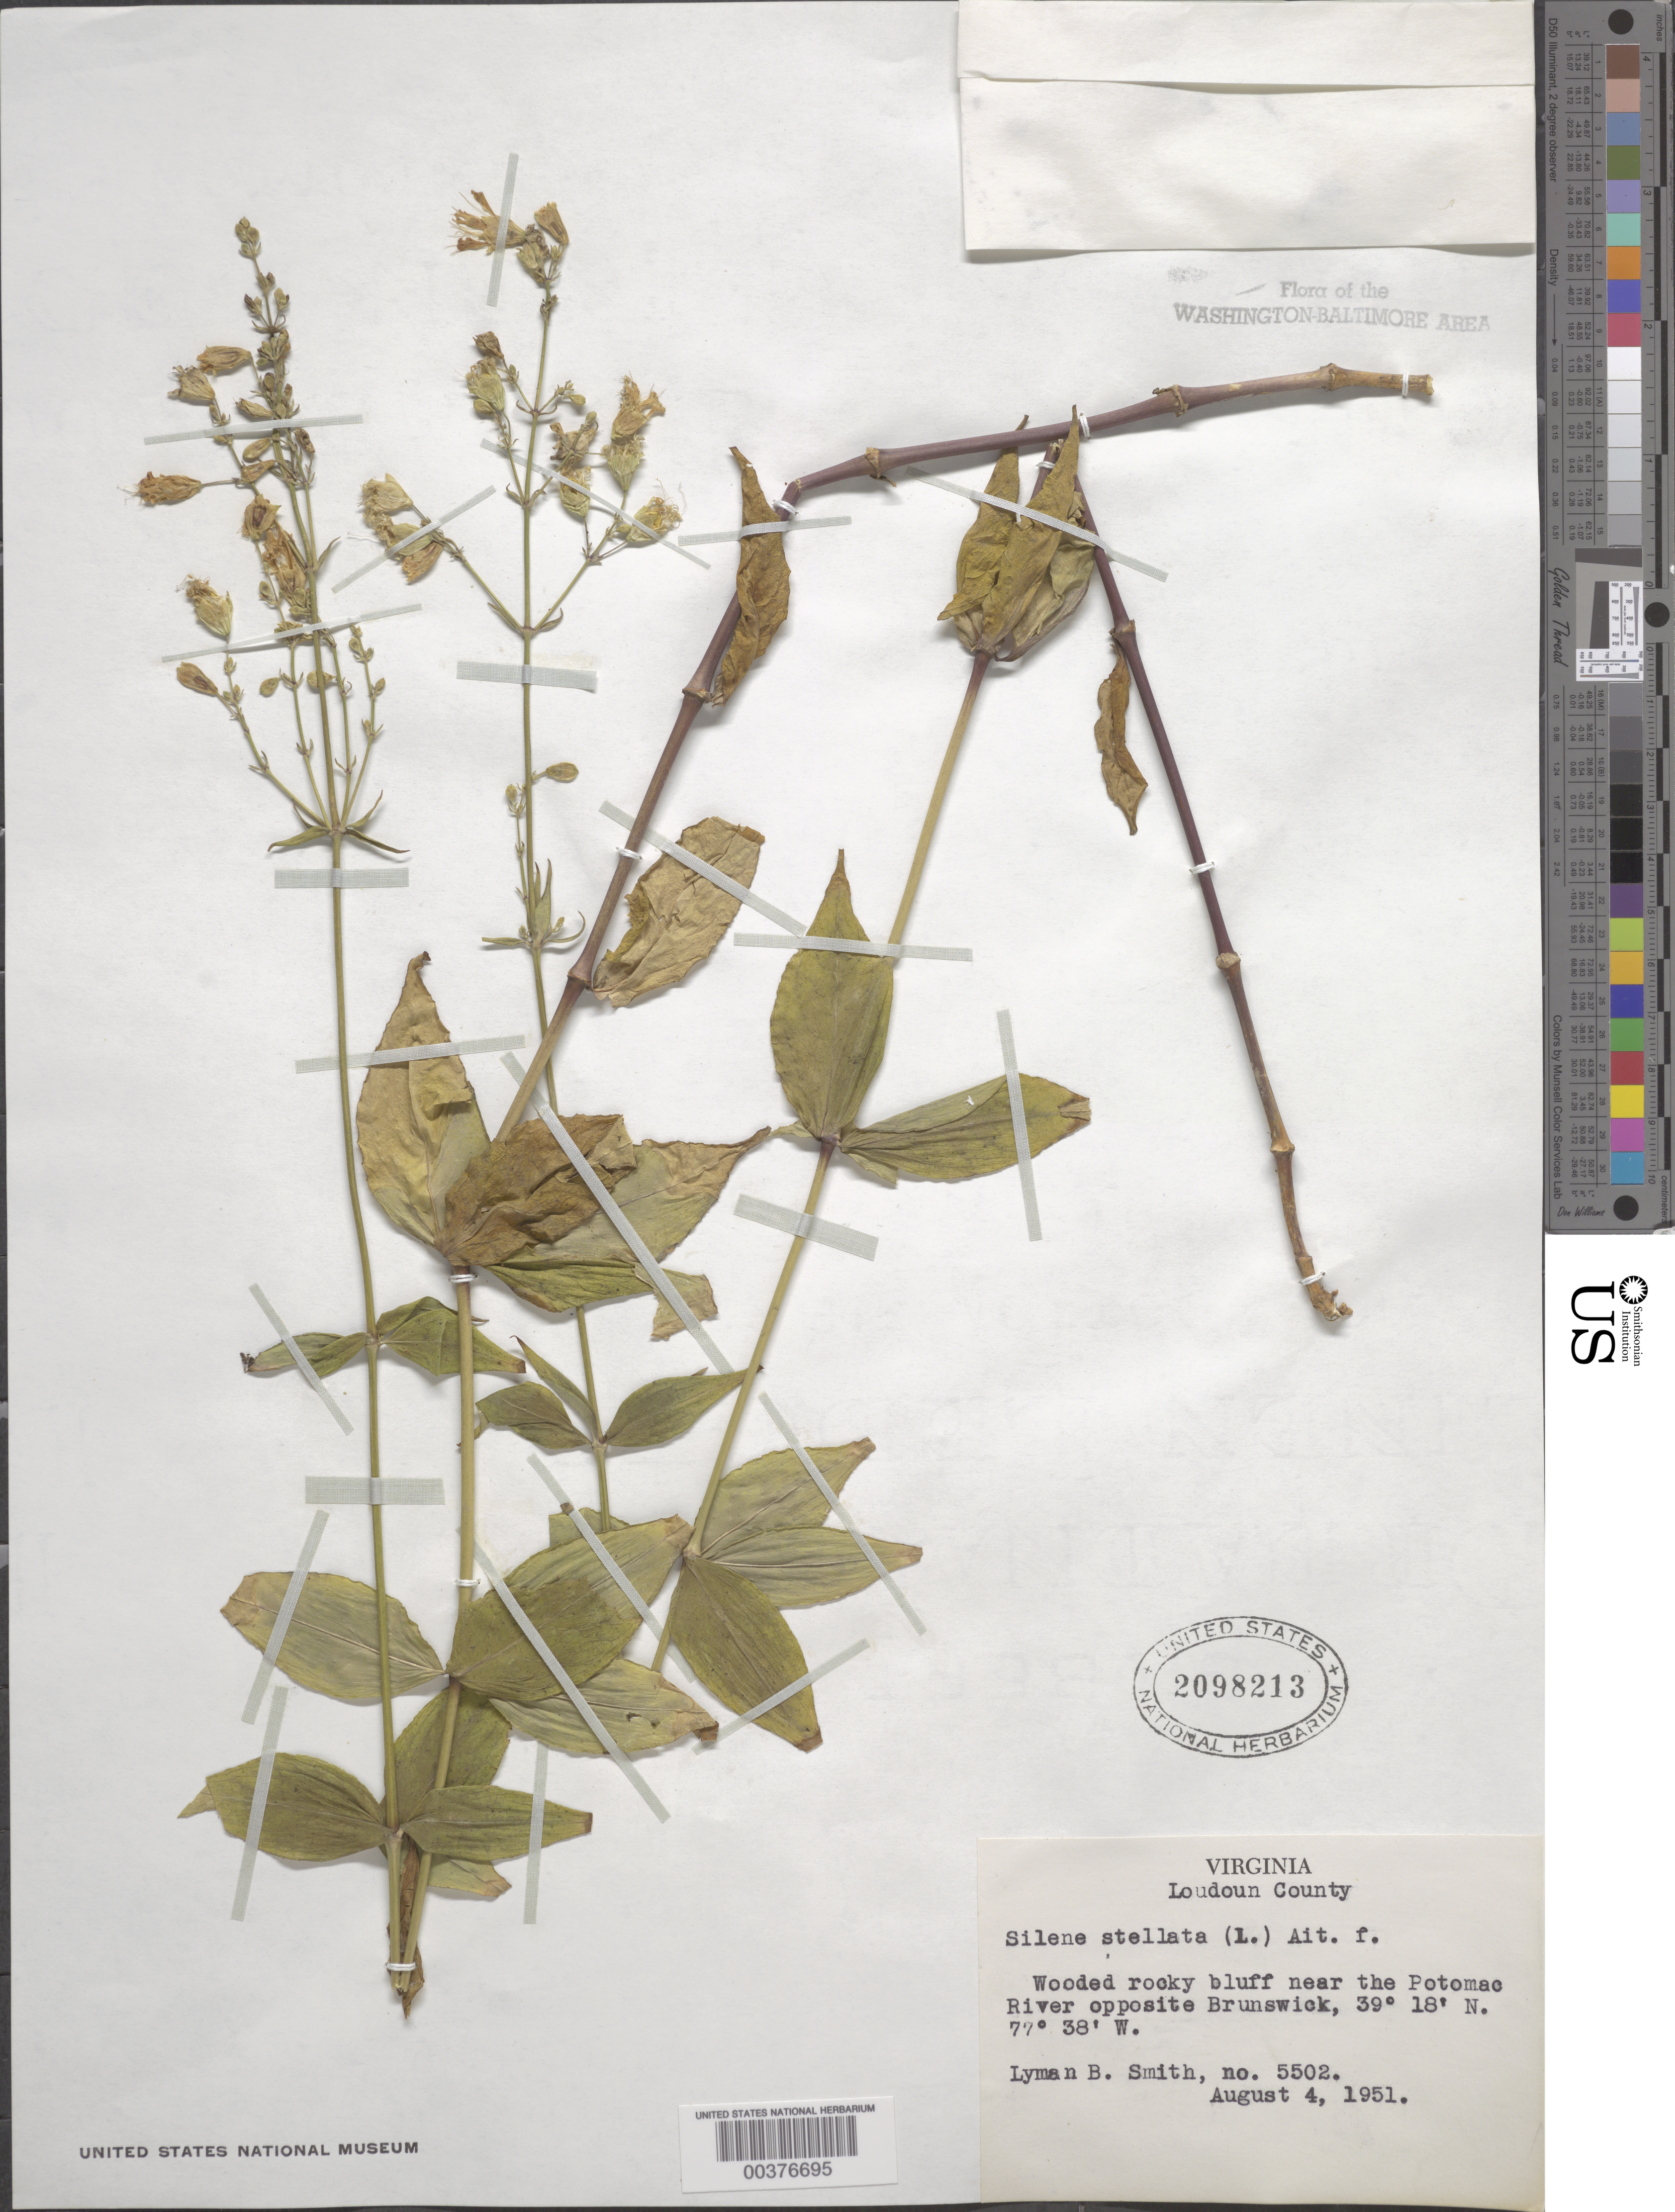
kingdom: Plantae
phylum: Tracheophyta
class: Magnoliopsida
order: Caryophyllales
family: Caryophyllaceae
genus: Silene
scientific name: Silene stellata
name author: (L.) Coyte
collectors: L. Smith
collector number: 5502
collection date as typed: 04 Aug 1951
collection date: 1951-08-04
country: United States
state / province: Virginia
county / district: Loudoun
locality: Potomac River opposite Brunswick C. & O. Canal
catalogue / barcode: US 2098213